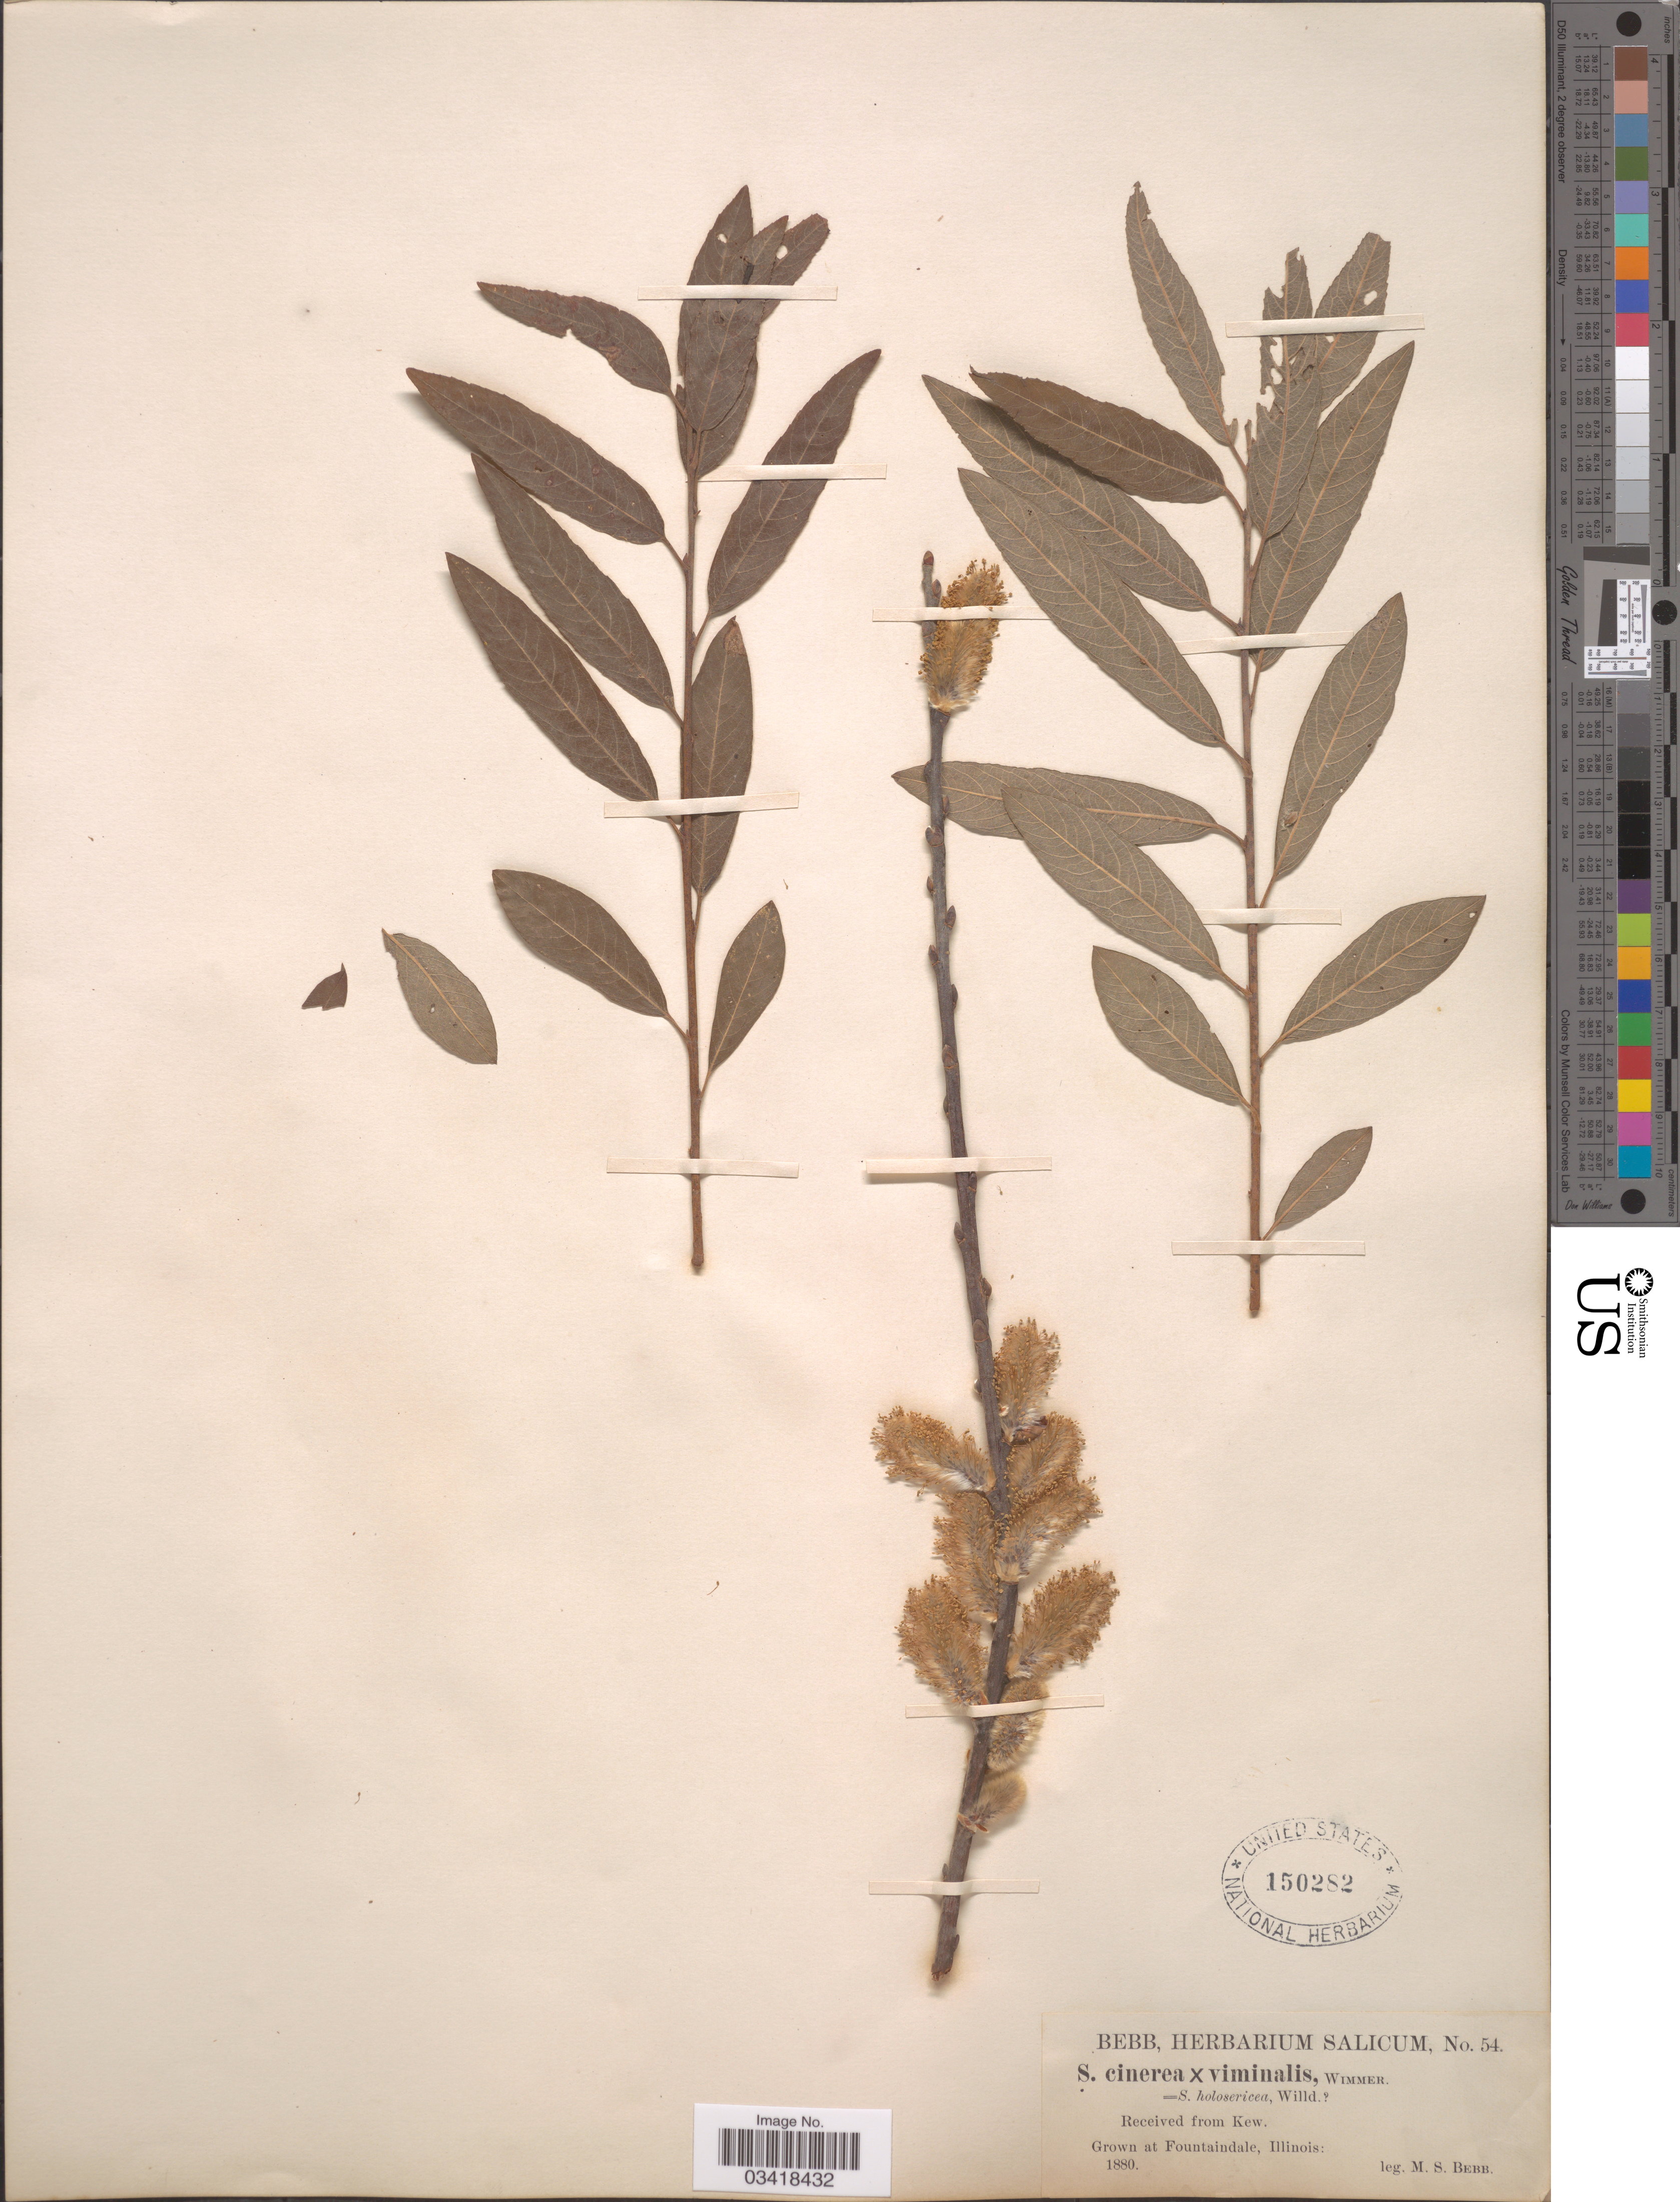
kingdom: Plantae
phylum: Tracheophyta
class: Magnoliopsida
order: Malpighiales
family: Salicaceae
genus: Salix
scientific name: Salix cinerea x S. viminalis L.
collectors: M. Bebb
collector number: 54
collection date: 1880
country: United States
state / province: Illinois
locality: Grown at Fountaindale.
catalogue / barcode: US 150282